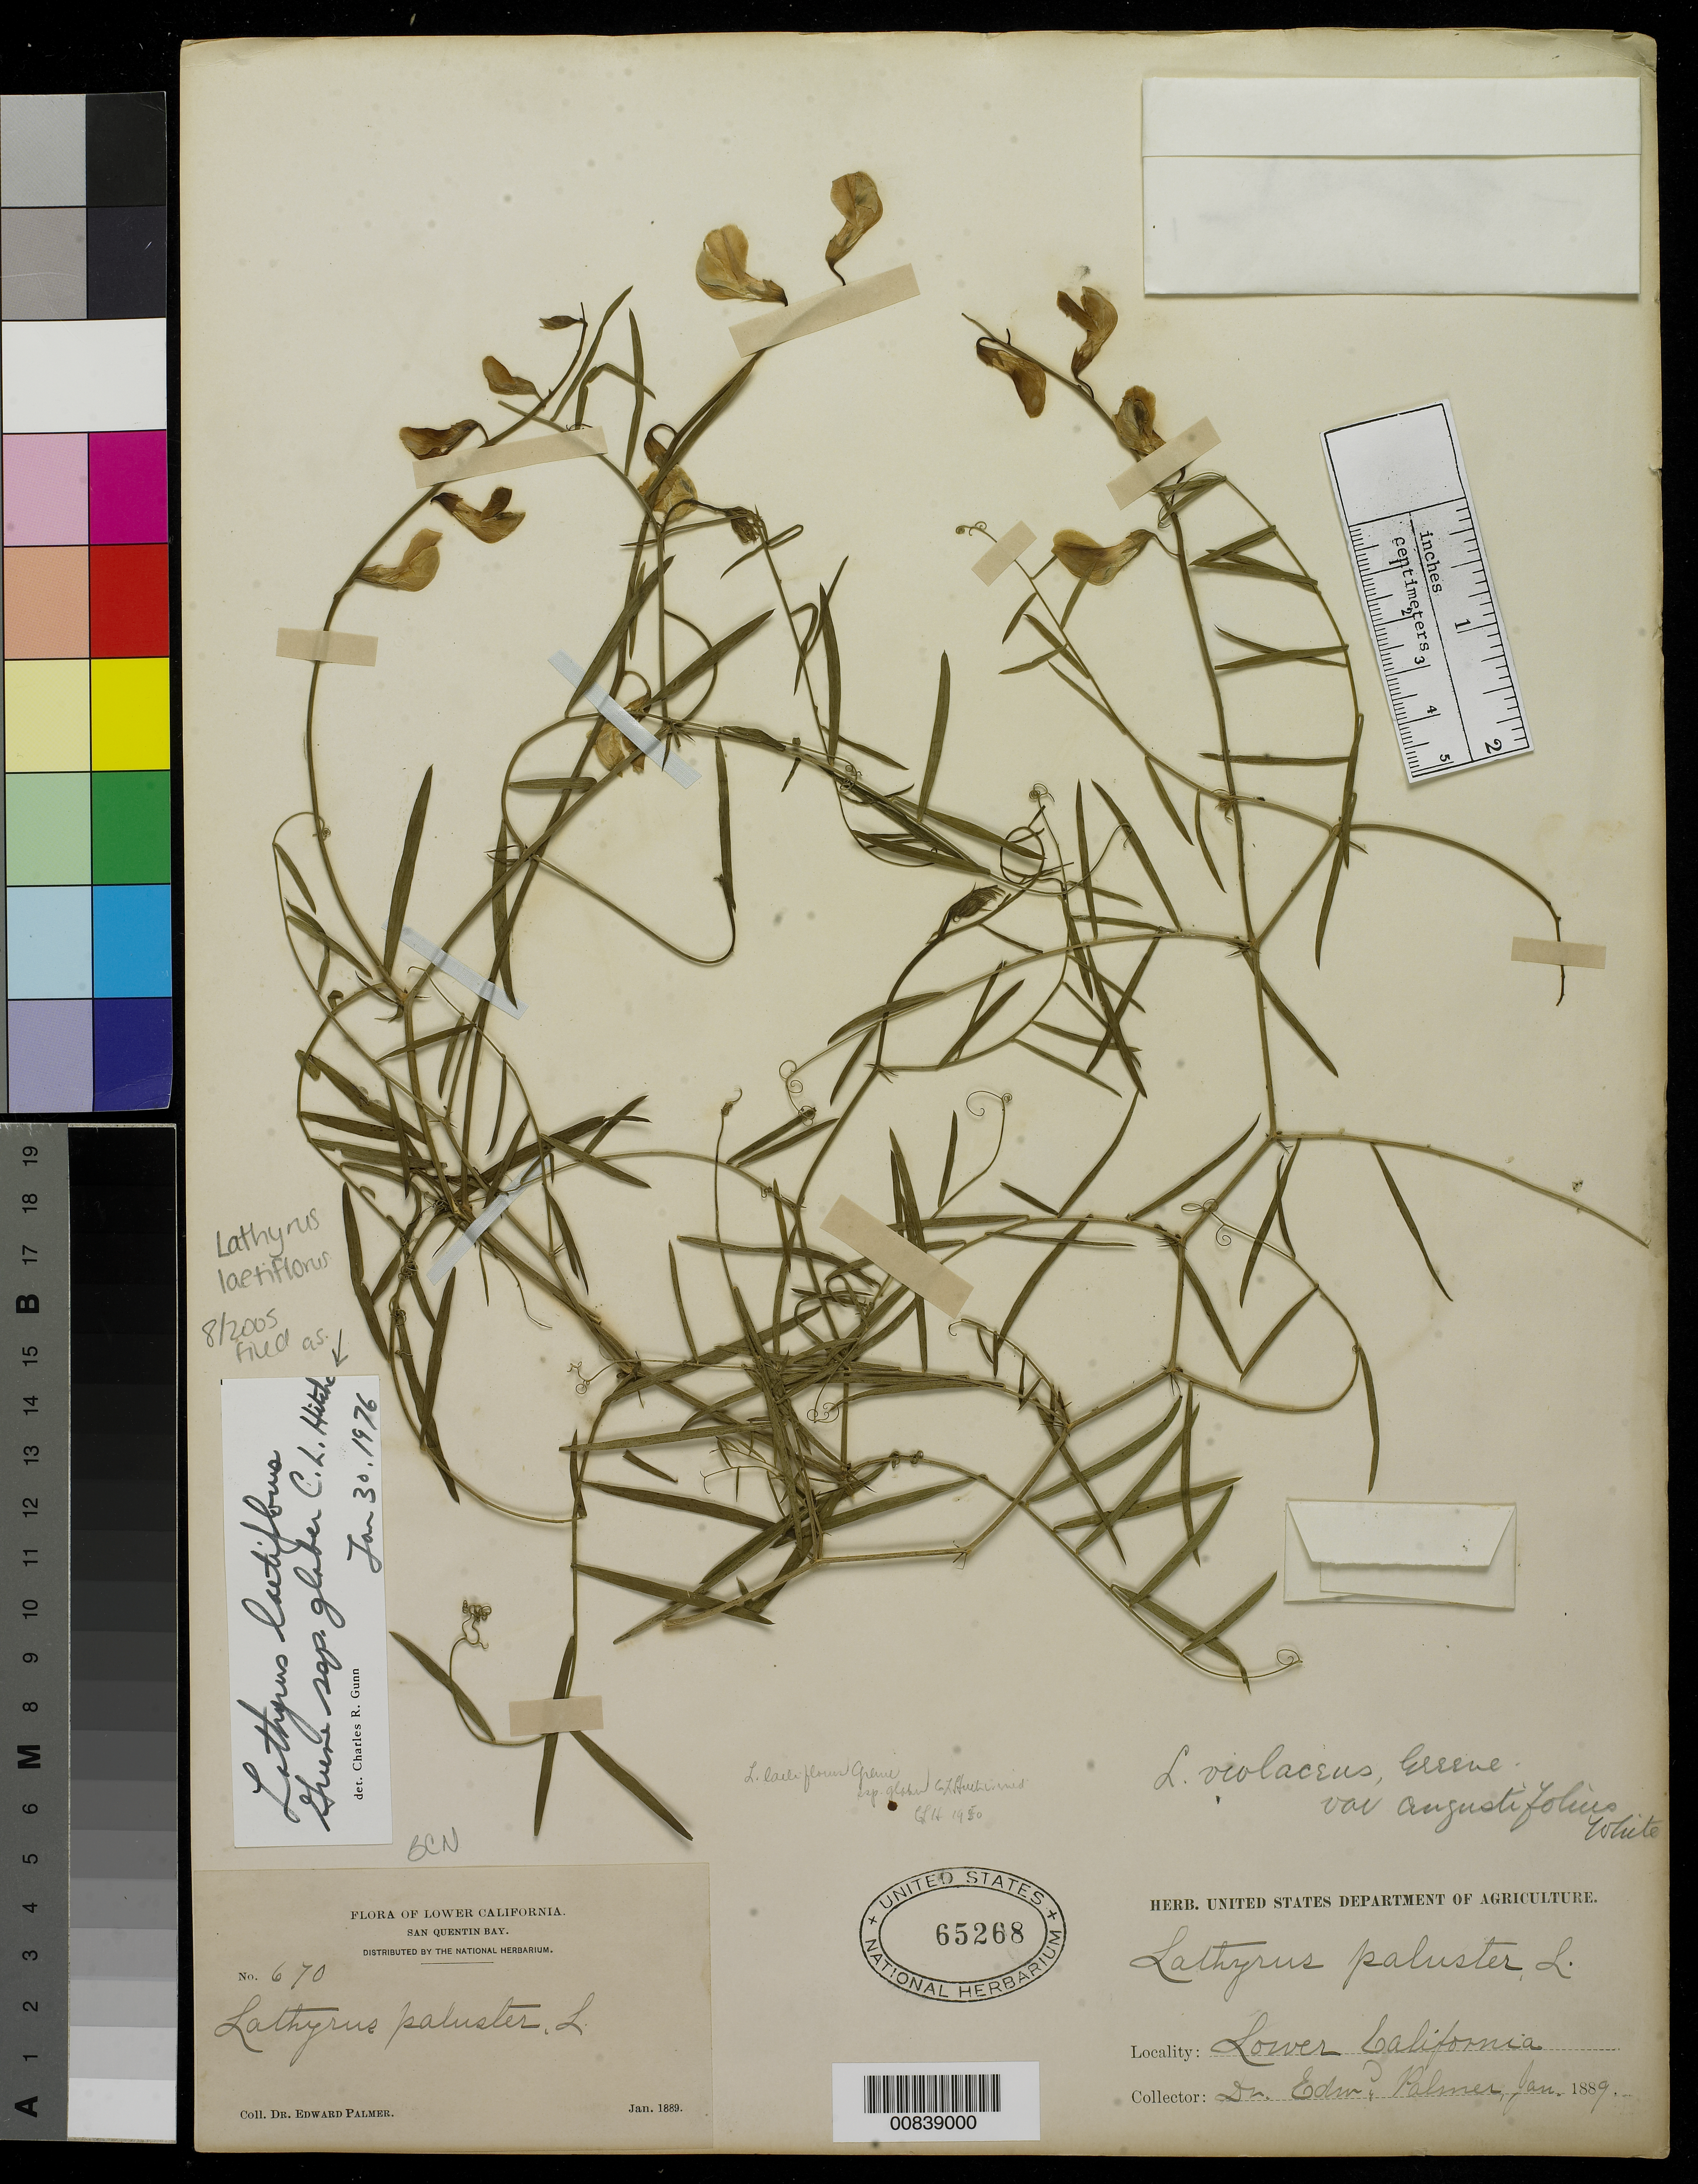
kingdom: Plantae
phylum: Tracheophyta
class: Magnoliopsida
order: Fabales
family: Fabaceae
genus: Lathyrus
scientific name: Lathyrus laetiflorus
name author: Greene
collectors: E. Palmer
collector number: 670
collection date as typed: Jan 1889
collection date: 1889-01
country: Mexico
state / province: Baja California Norte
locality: San Quentin Bay. Baja California.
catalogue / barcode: US 65268